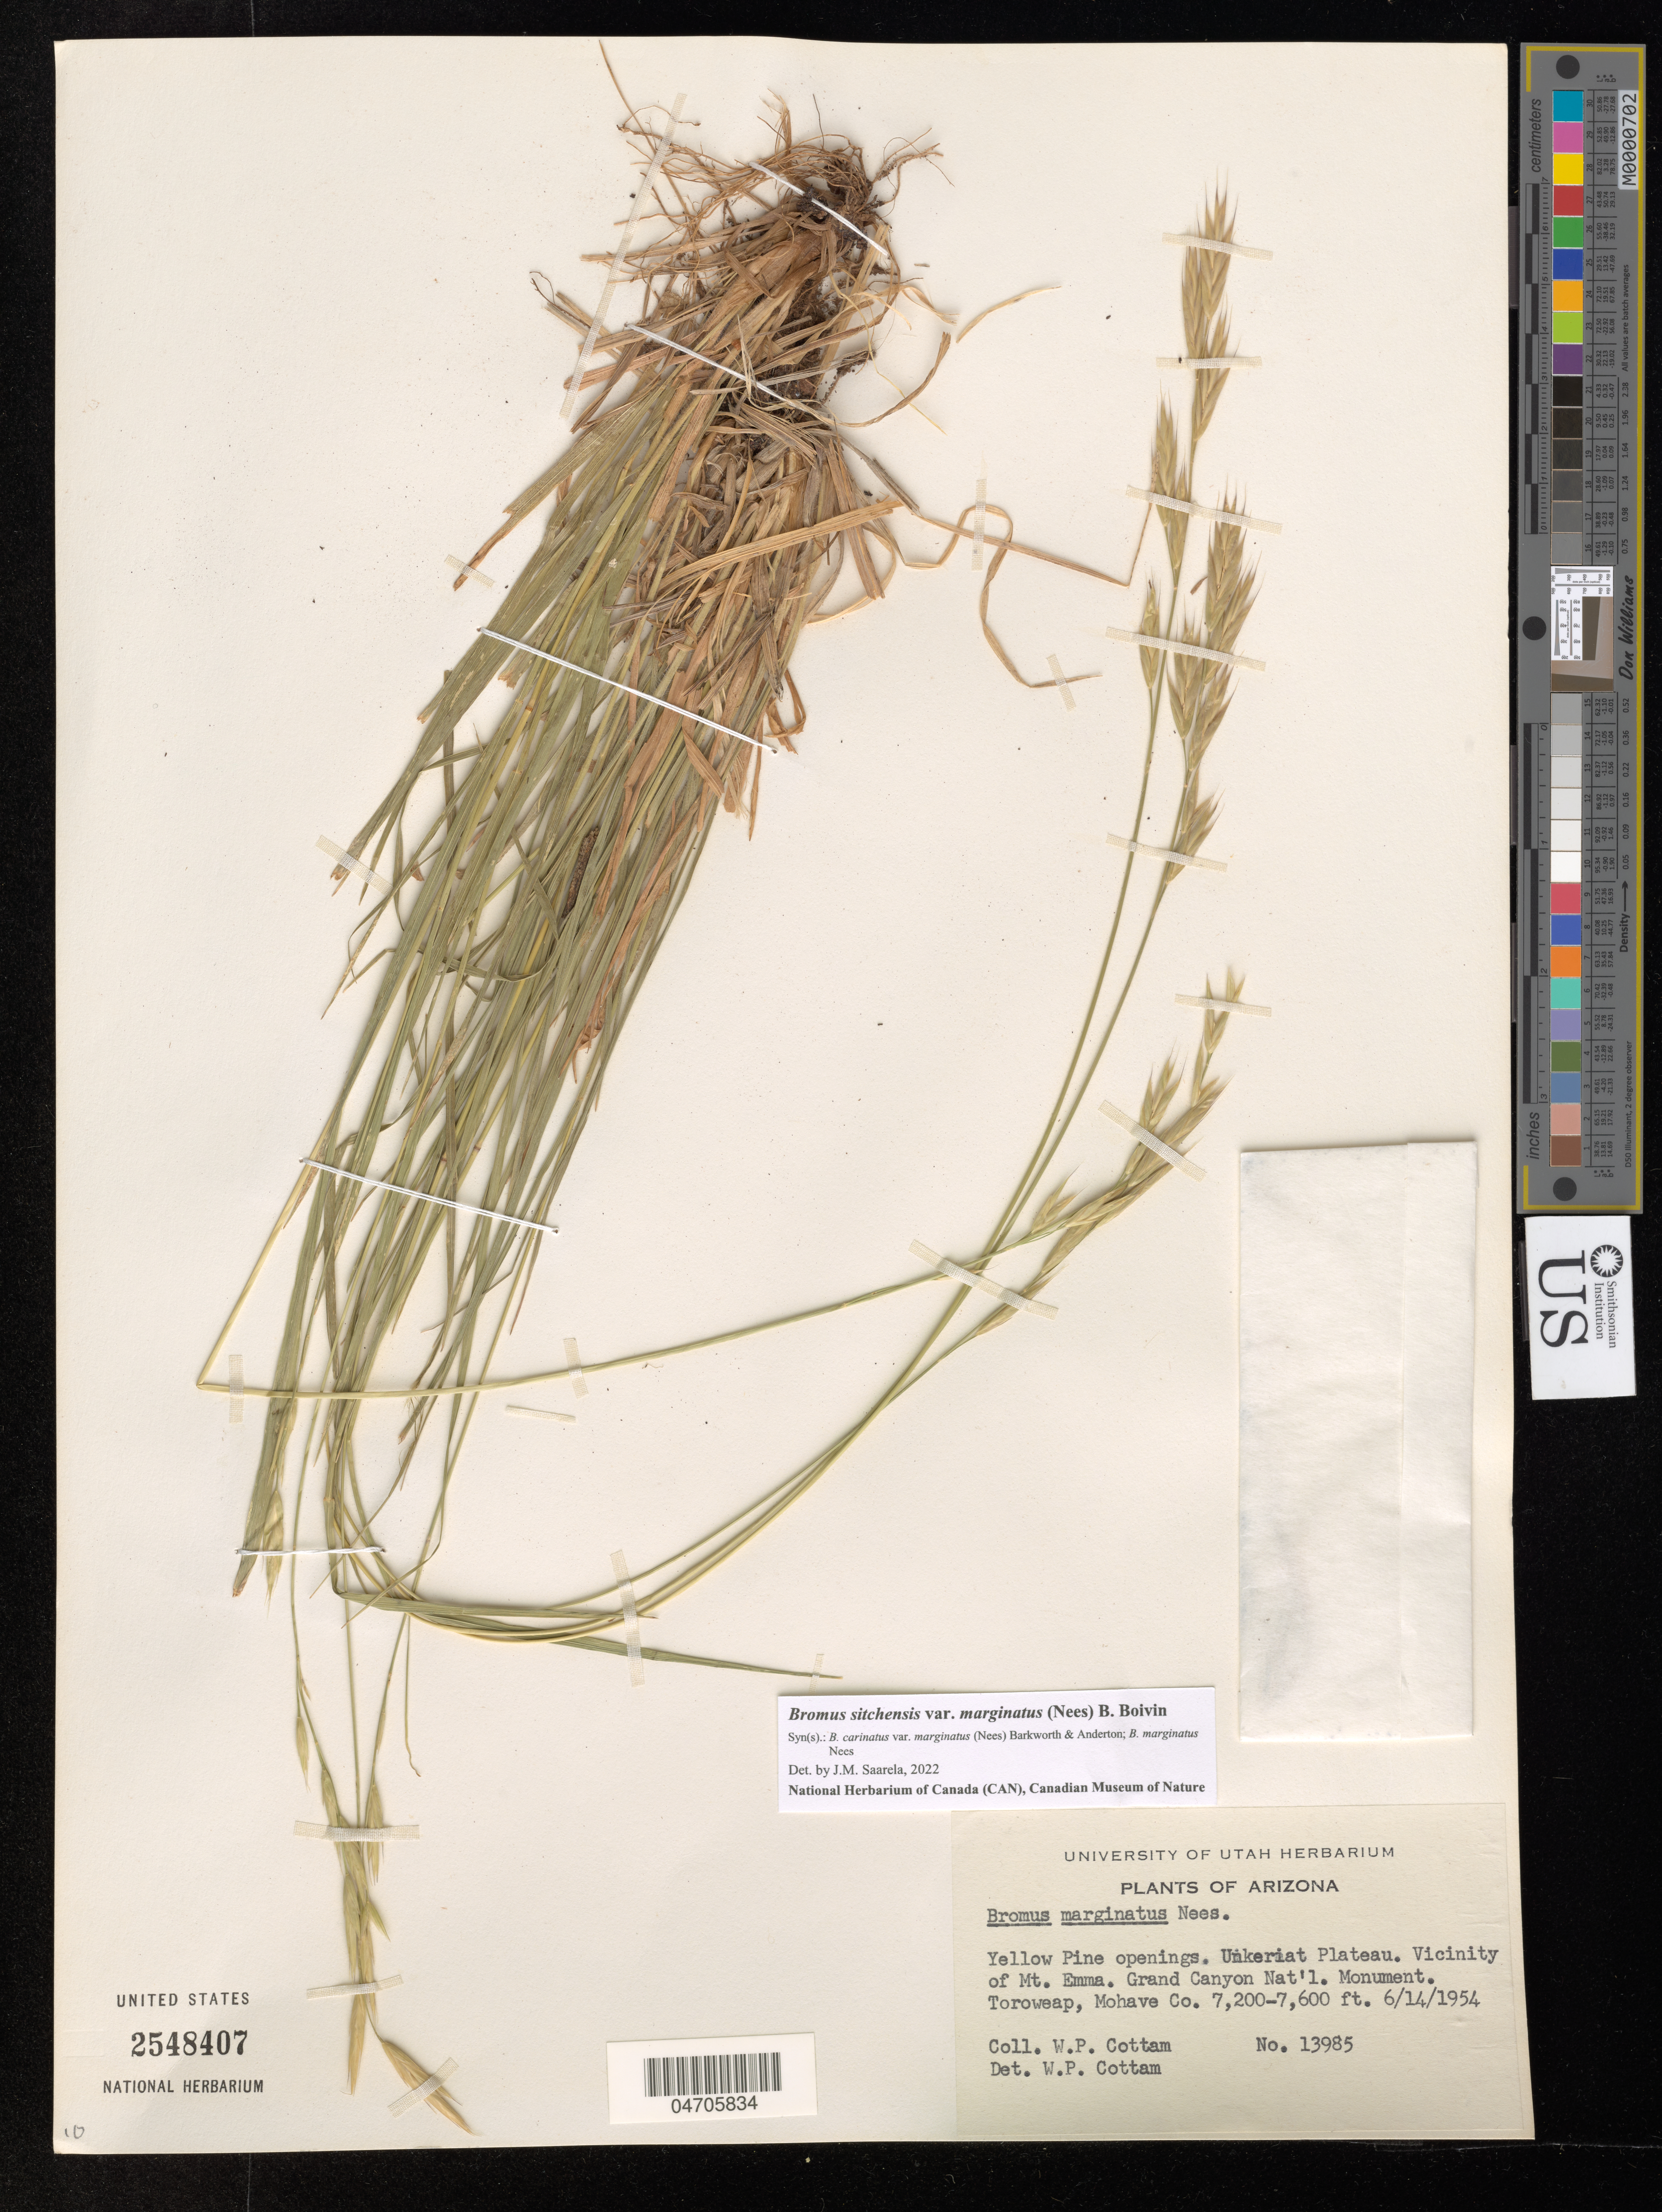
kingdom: Plantae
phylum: Tracheophyta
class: Liliopsida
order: Poales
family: Poaceae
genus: Bromus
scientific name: Bromus sitchensis var. polyanthus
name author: (Scribn. ex Shear) R.E. Brainerd & Otting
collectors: W. Cottam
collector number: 13985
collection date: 1954-06-14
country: United States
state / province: Arizona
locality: Unkeriat Plateau. Vicinity of Mt. Emma. Grand Canyon Nat'l. Monument. Toroweap, Mohave Co.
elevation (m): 2195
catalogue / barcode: US 2548407